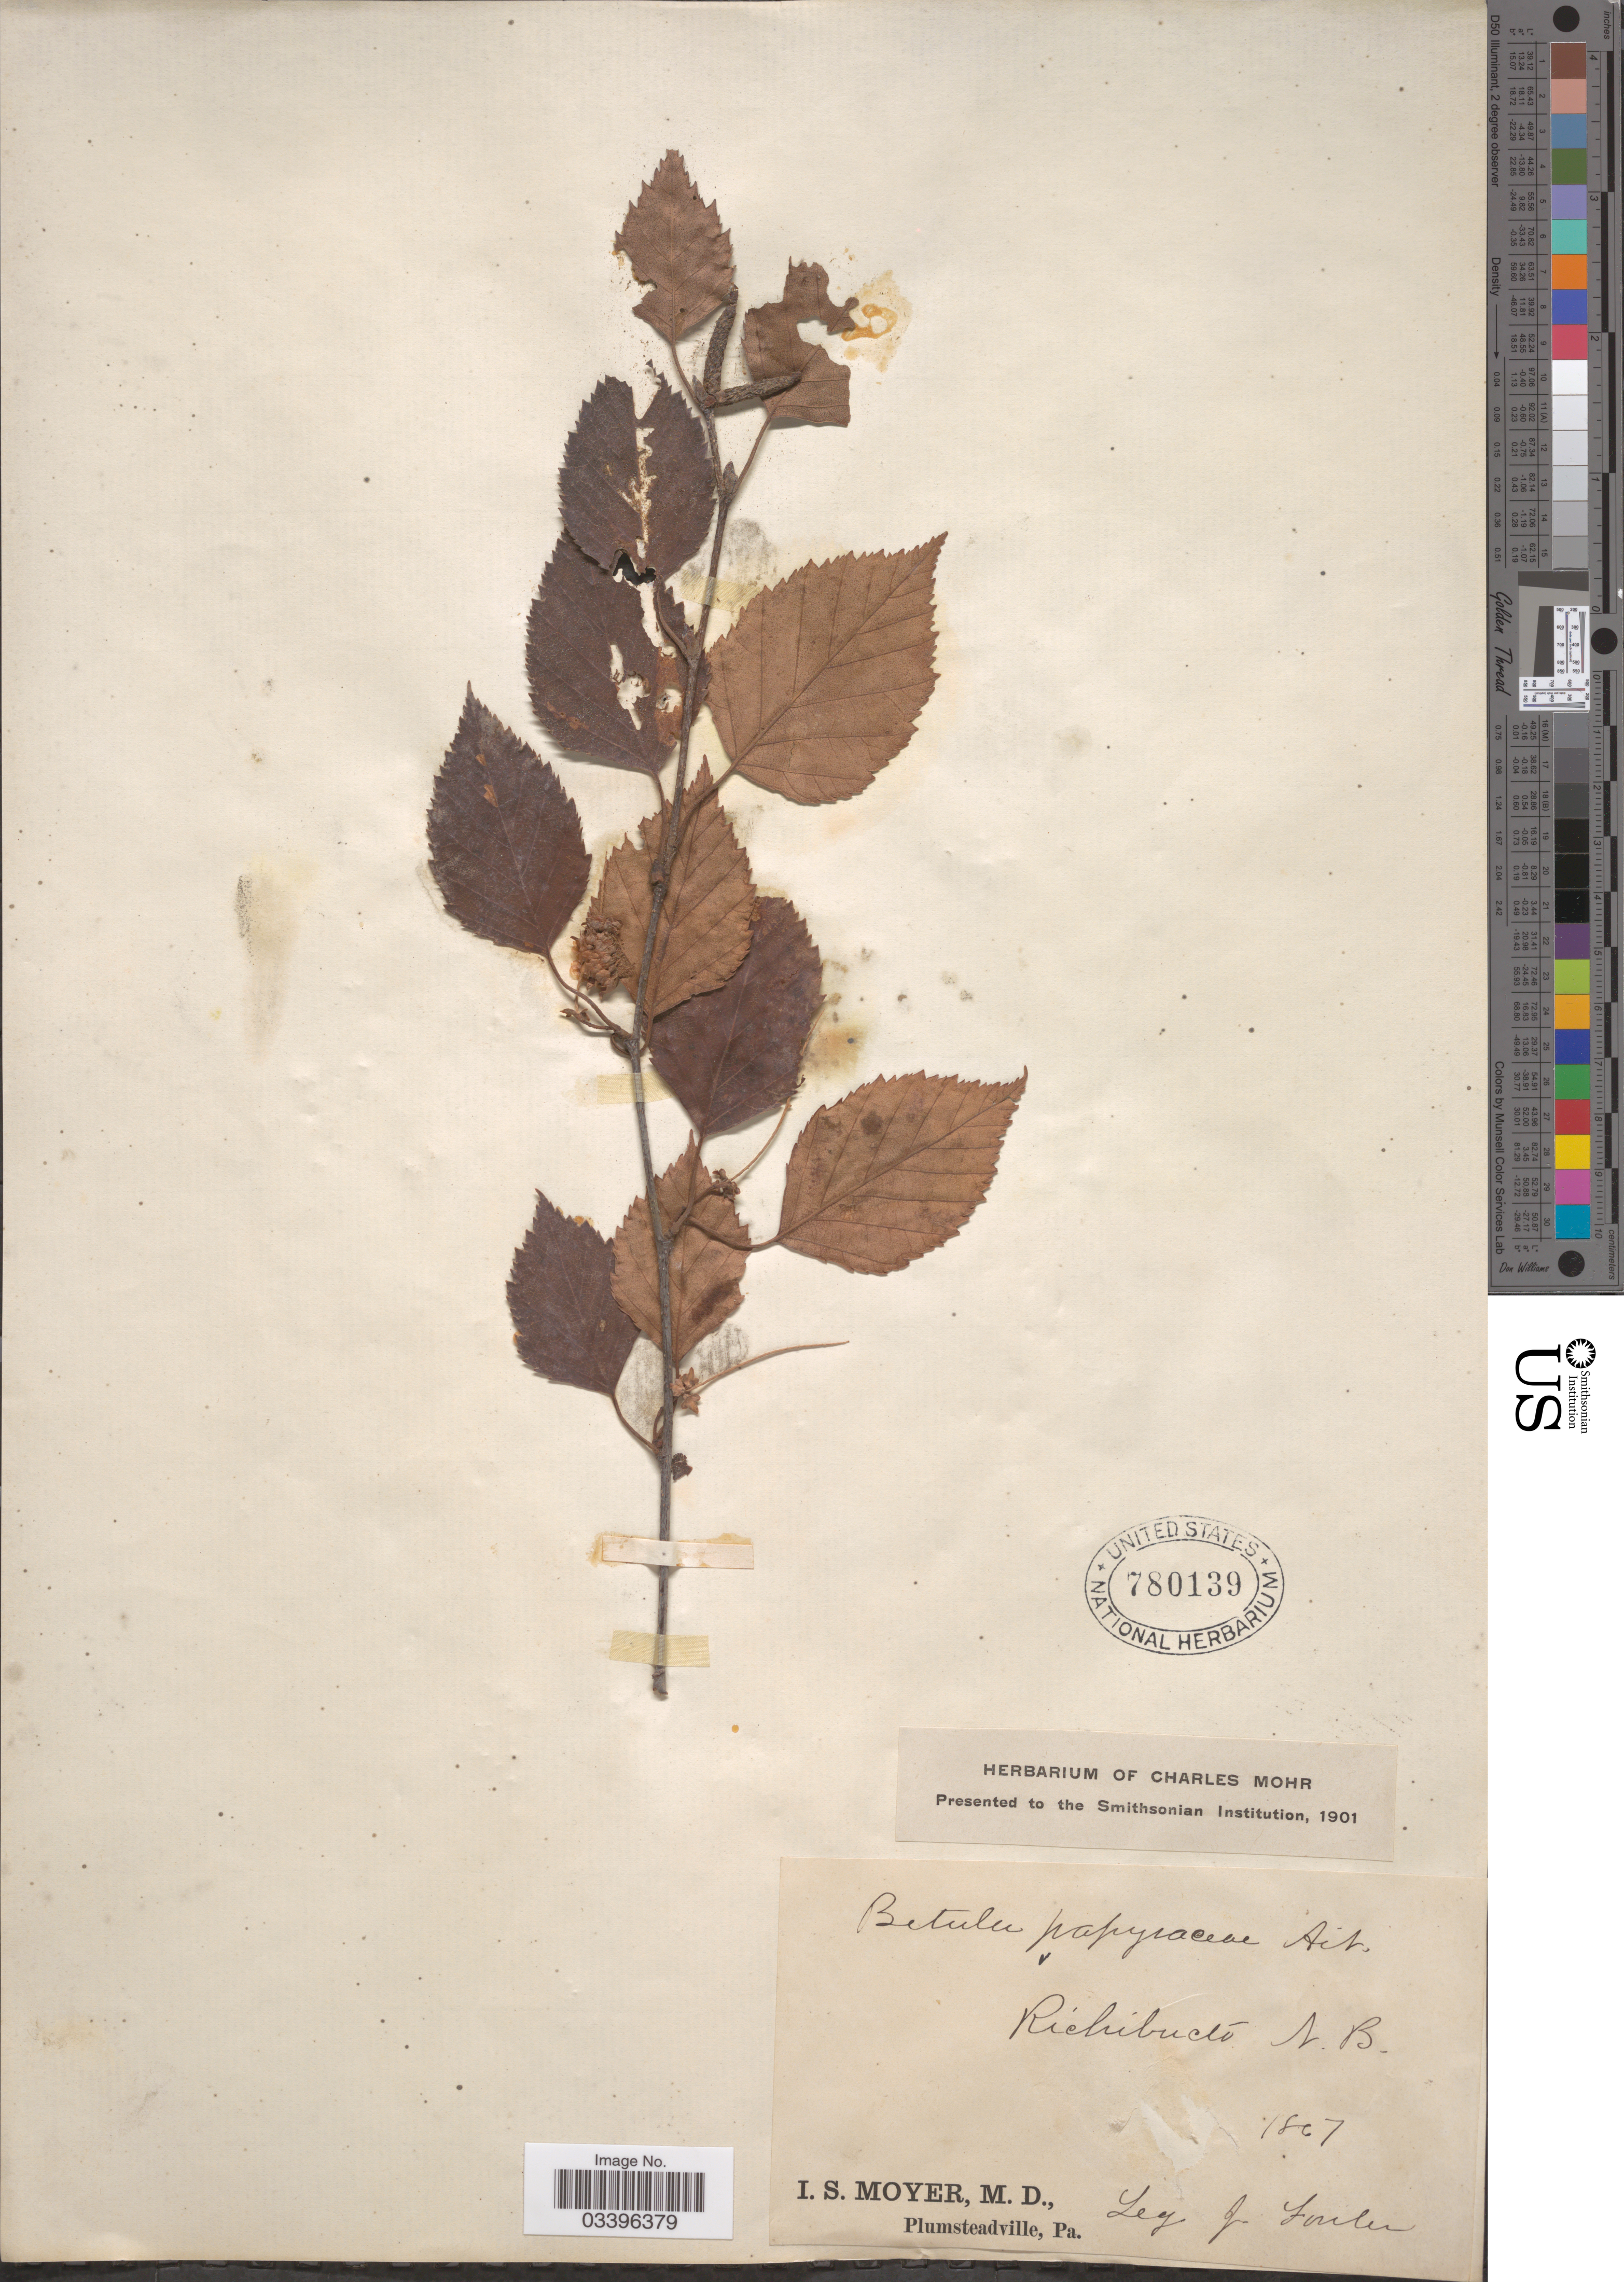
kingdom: Plantae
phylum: Tracheophyta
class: Magnoliopsida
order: Fagales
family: Betulaceae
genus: Betula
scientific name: Betula papyrifera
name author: Marshall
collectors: J. Fowler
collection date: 1867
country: Canada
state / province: New Brunswick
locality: Richibucto N.B.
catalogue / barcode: US 780139